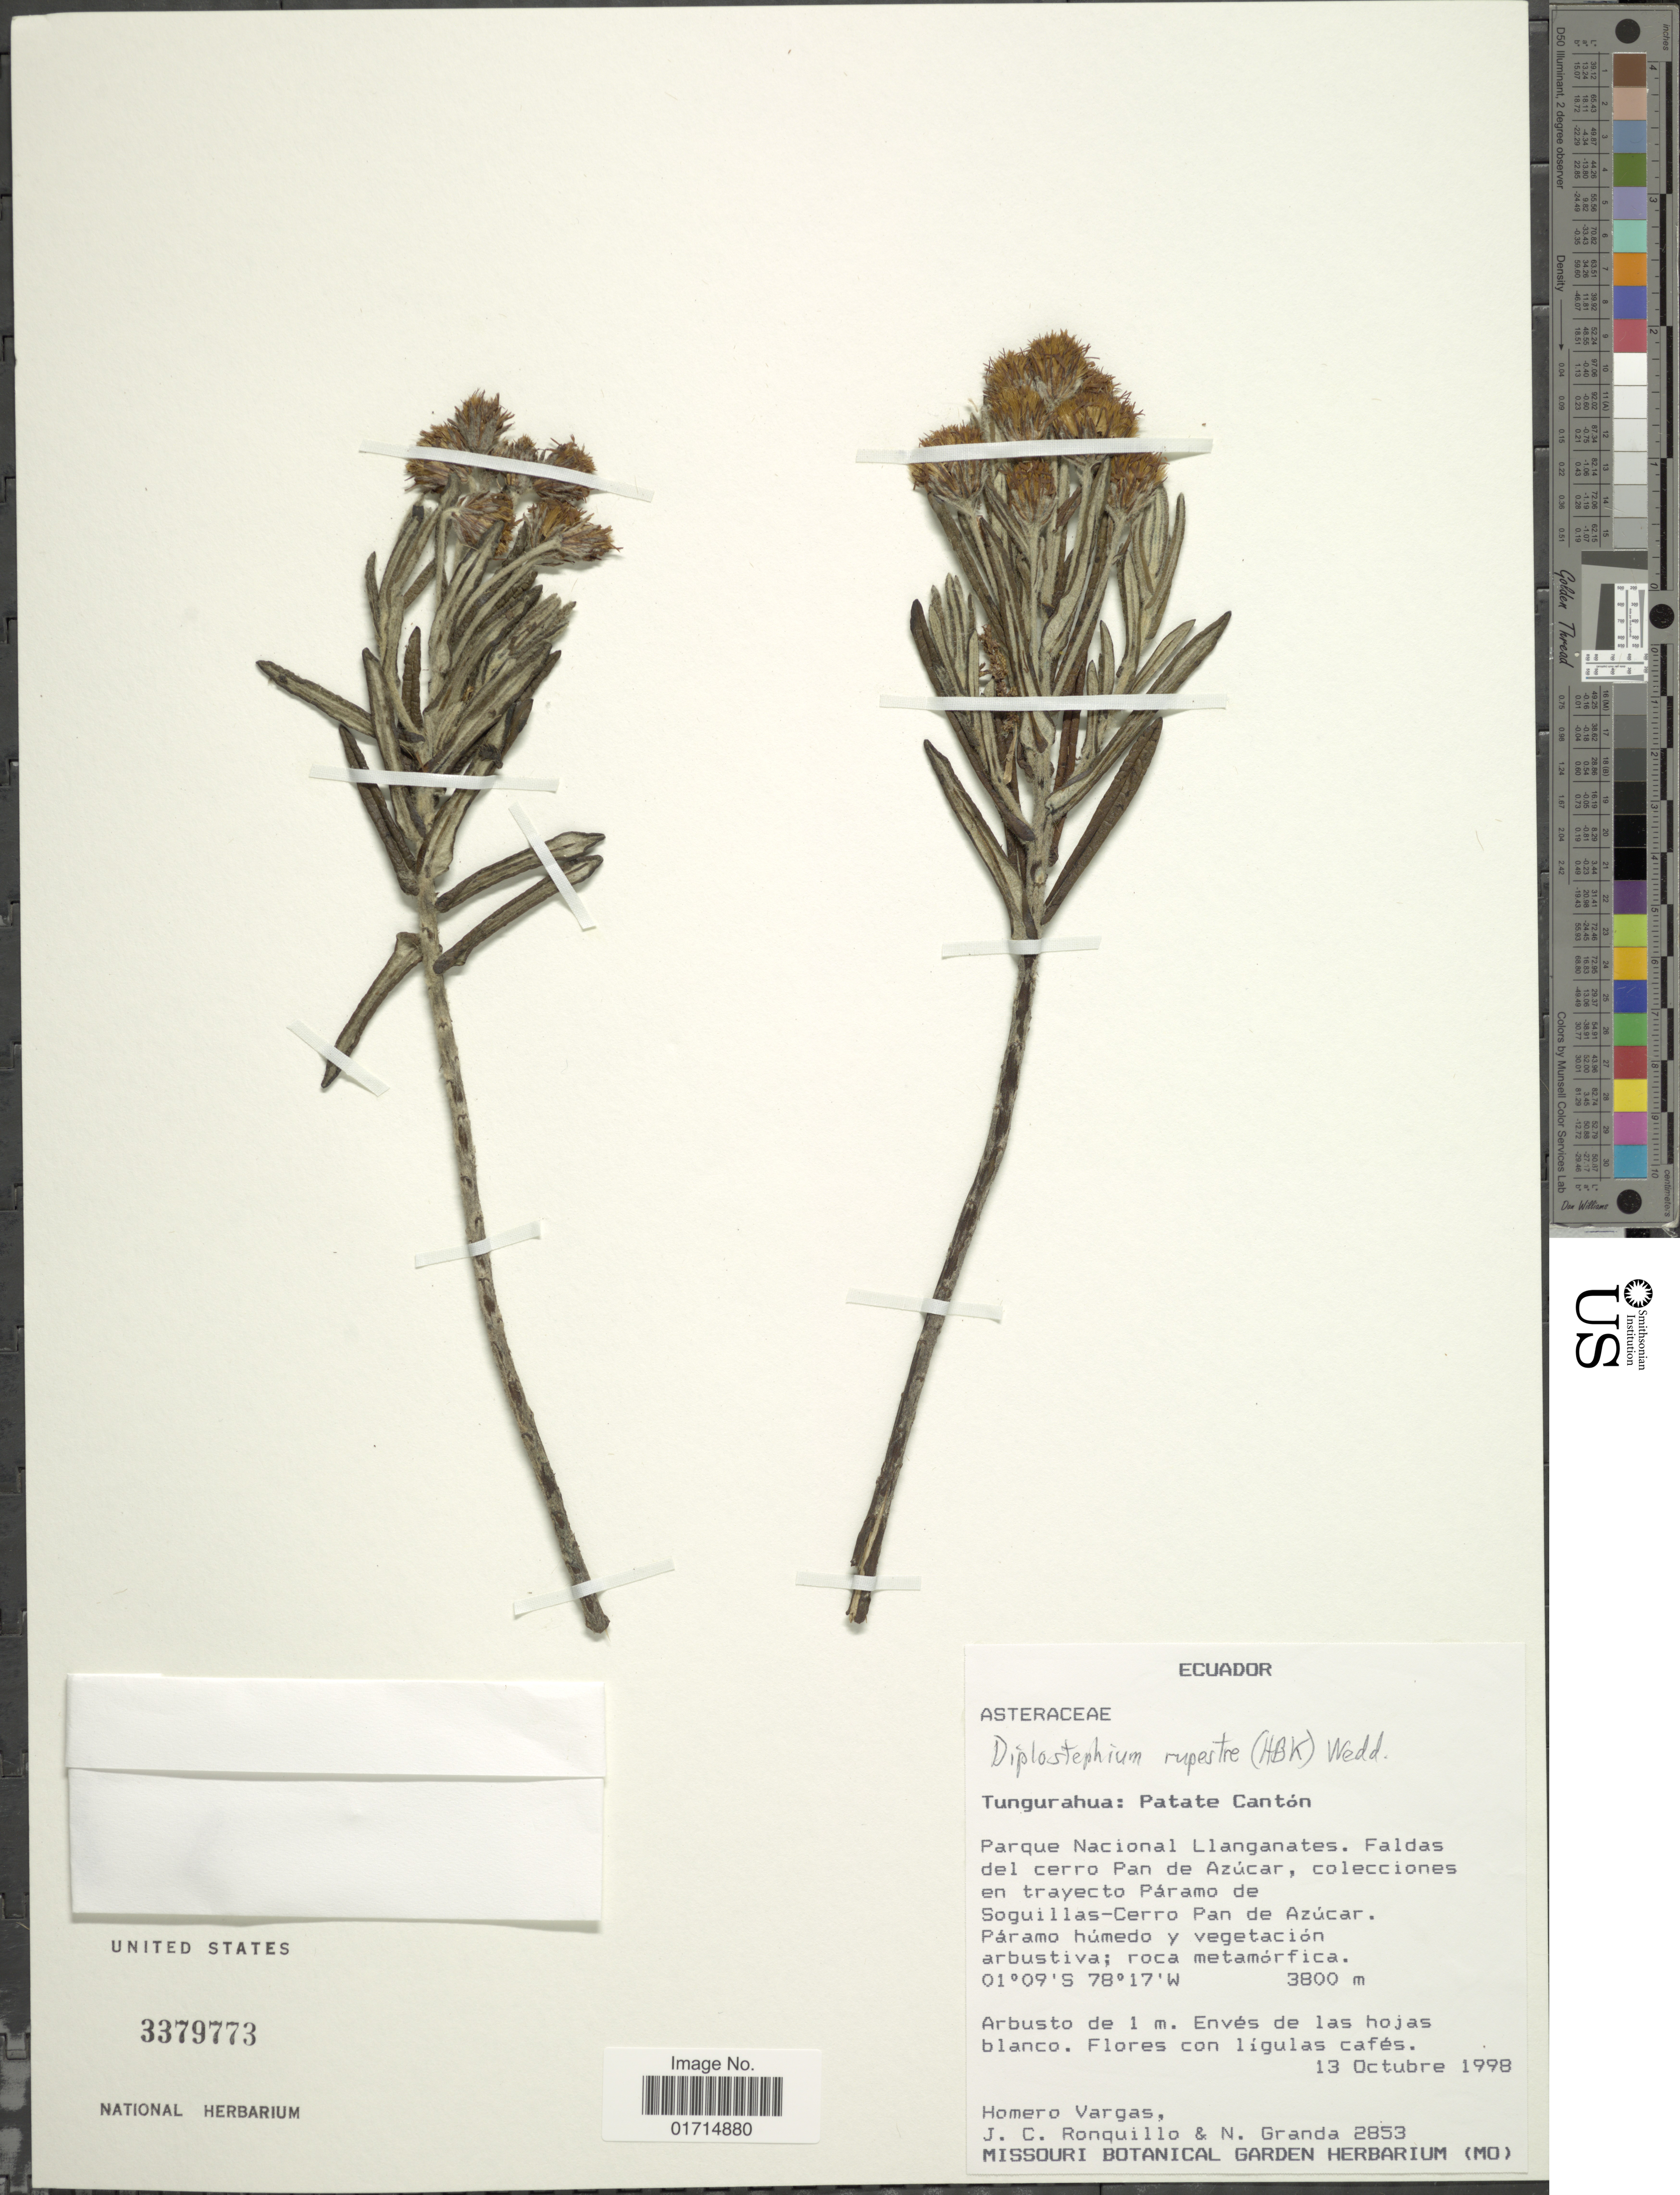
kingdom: Plantae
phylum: Tracheophyta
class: Magnoliopsida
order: Asterales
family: Asteraceae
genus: Diplostephium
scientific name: Diplostephium rupestre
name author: (Kunth) Wedd.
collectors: H. Vargas, J. Ronquillo & N. Granda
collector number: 2853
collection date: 1998-10-13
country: Ecuador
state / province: Tungurahua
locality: Ecuador. Tungurahua: patate Canton. Parque Nacional Llanganates. Faldas del cerro Pan de Azucar, collecciones en trayecto Paramo de Soguillas-Cerro Pan de Azucar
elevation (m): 3800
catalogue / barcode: US 3379773